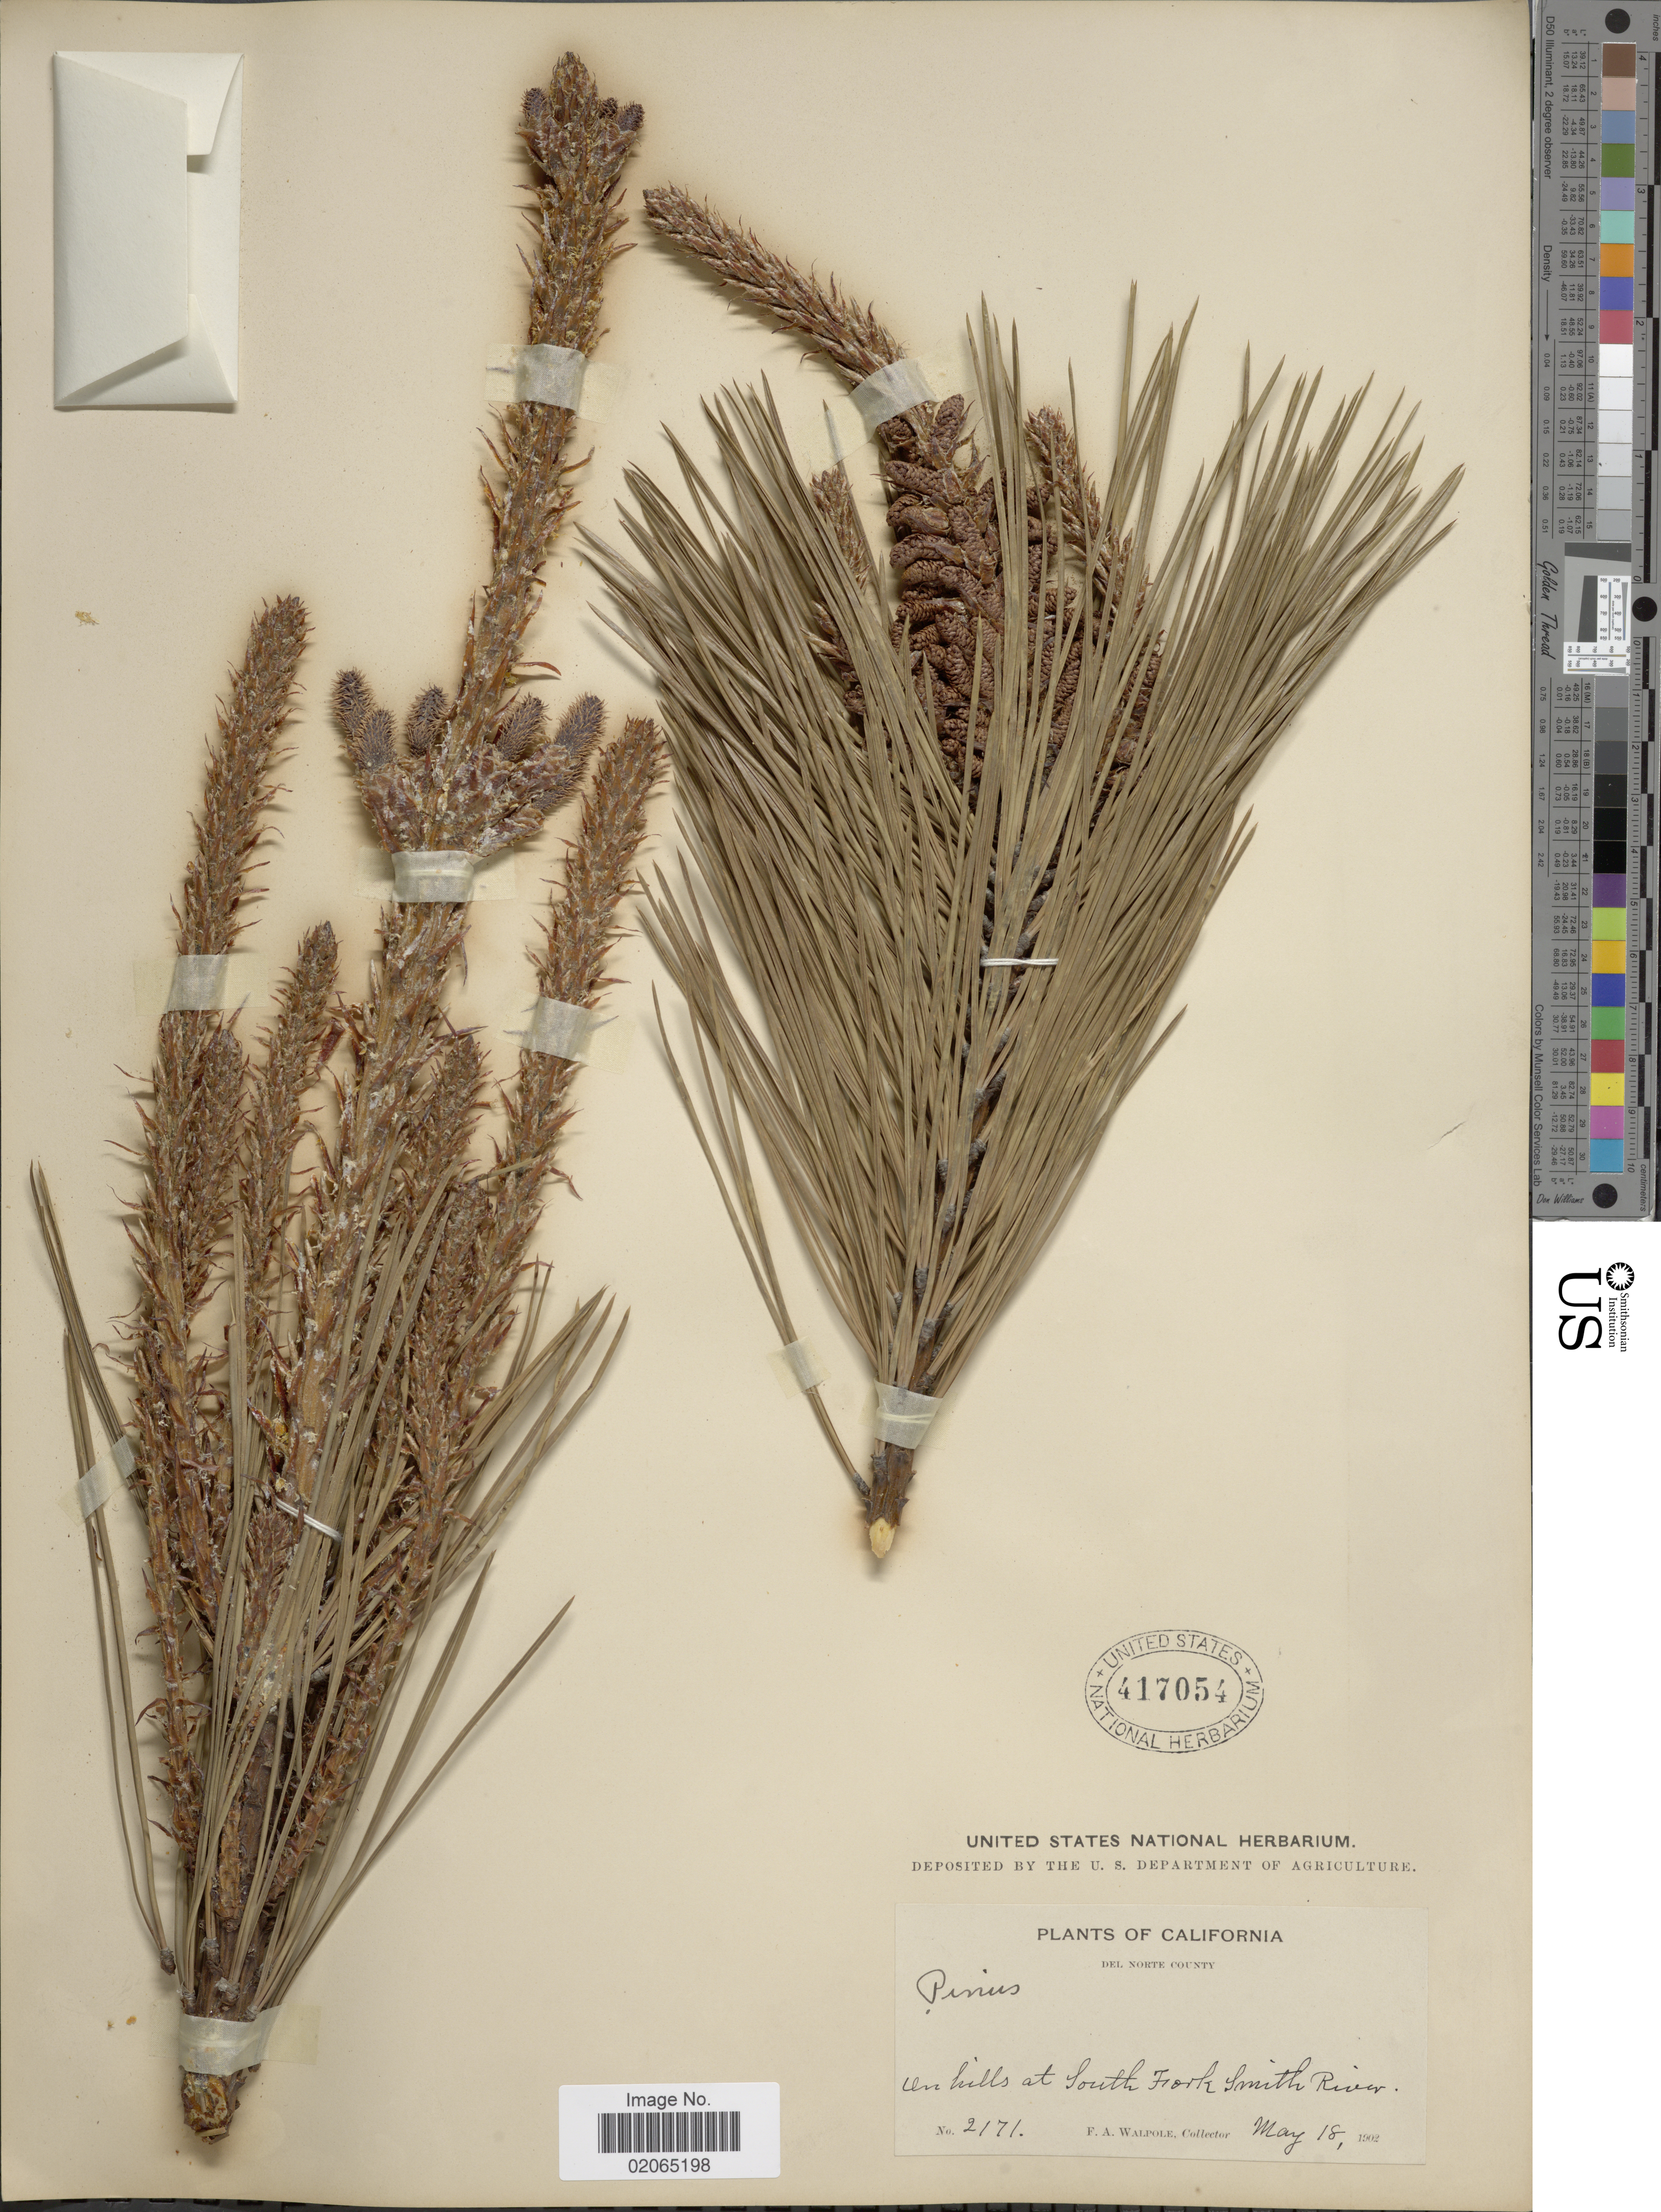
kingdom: Plantae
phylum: Tracheophyta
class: Pinopsida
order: Pinales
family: Pinaceae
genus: Pinus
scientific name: Pinus sp.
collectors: F. Walpole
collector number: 2171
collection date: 1902-05-18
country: United States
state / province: California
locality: On hills at South of Fork Smith River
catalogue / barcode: US 417054